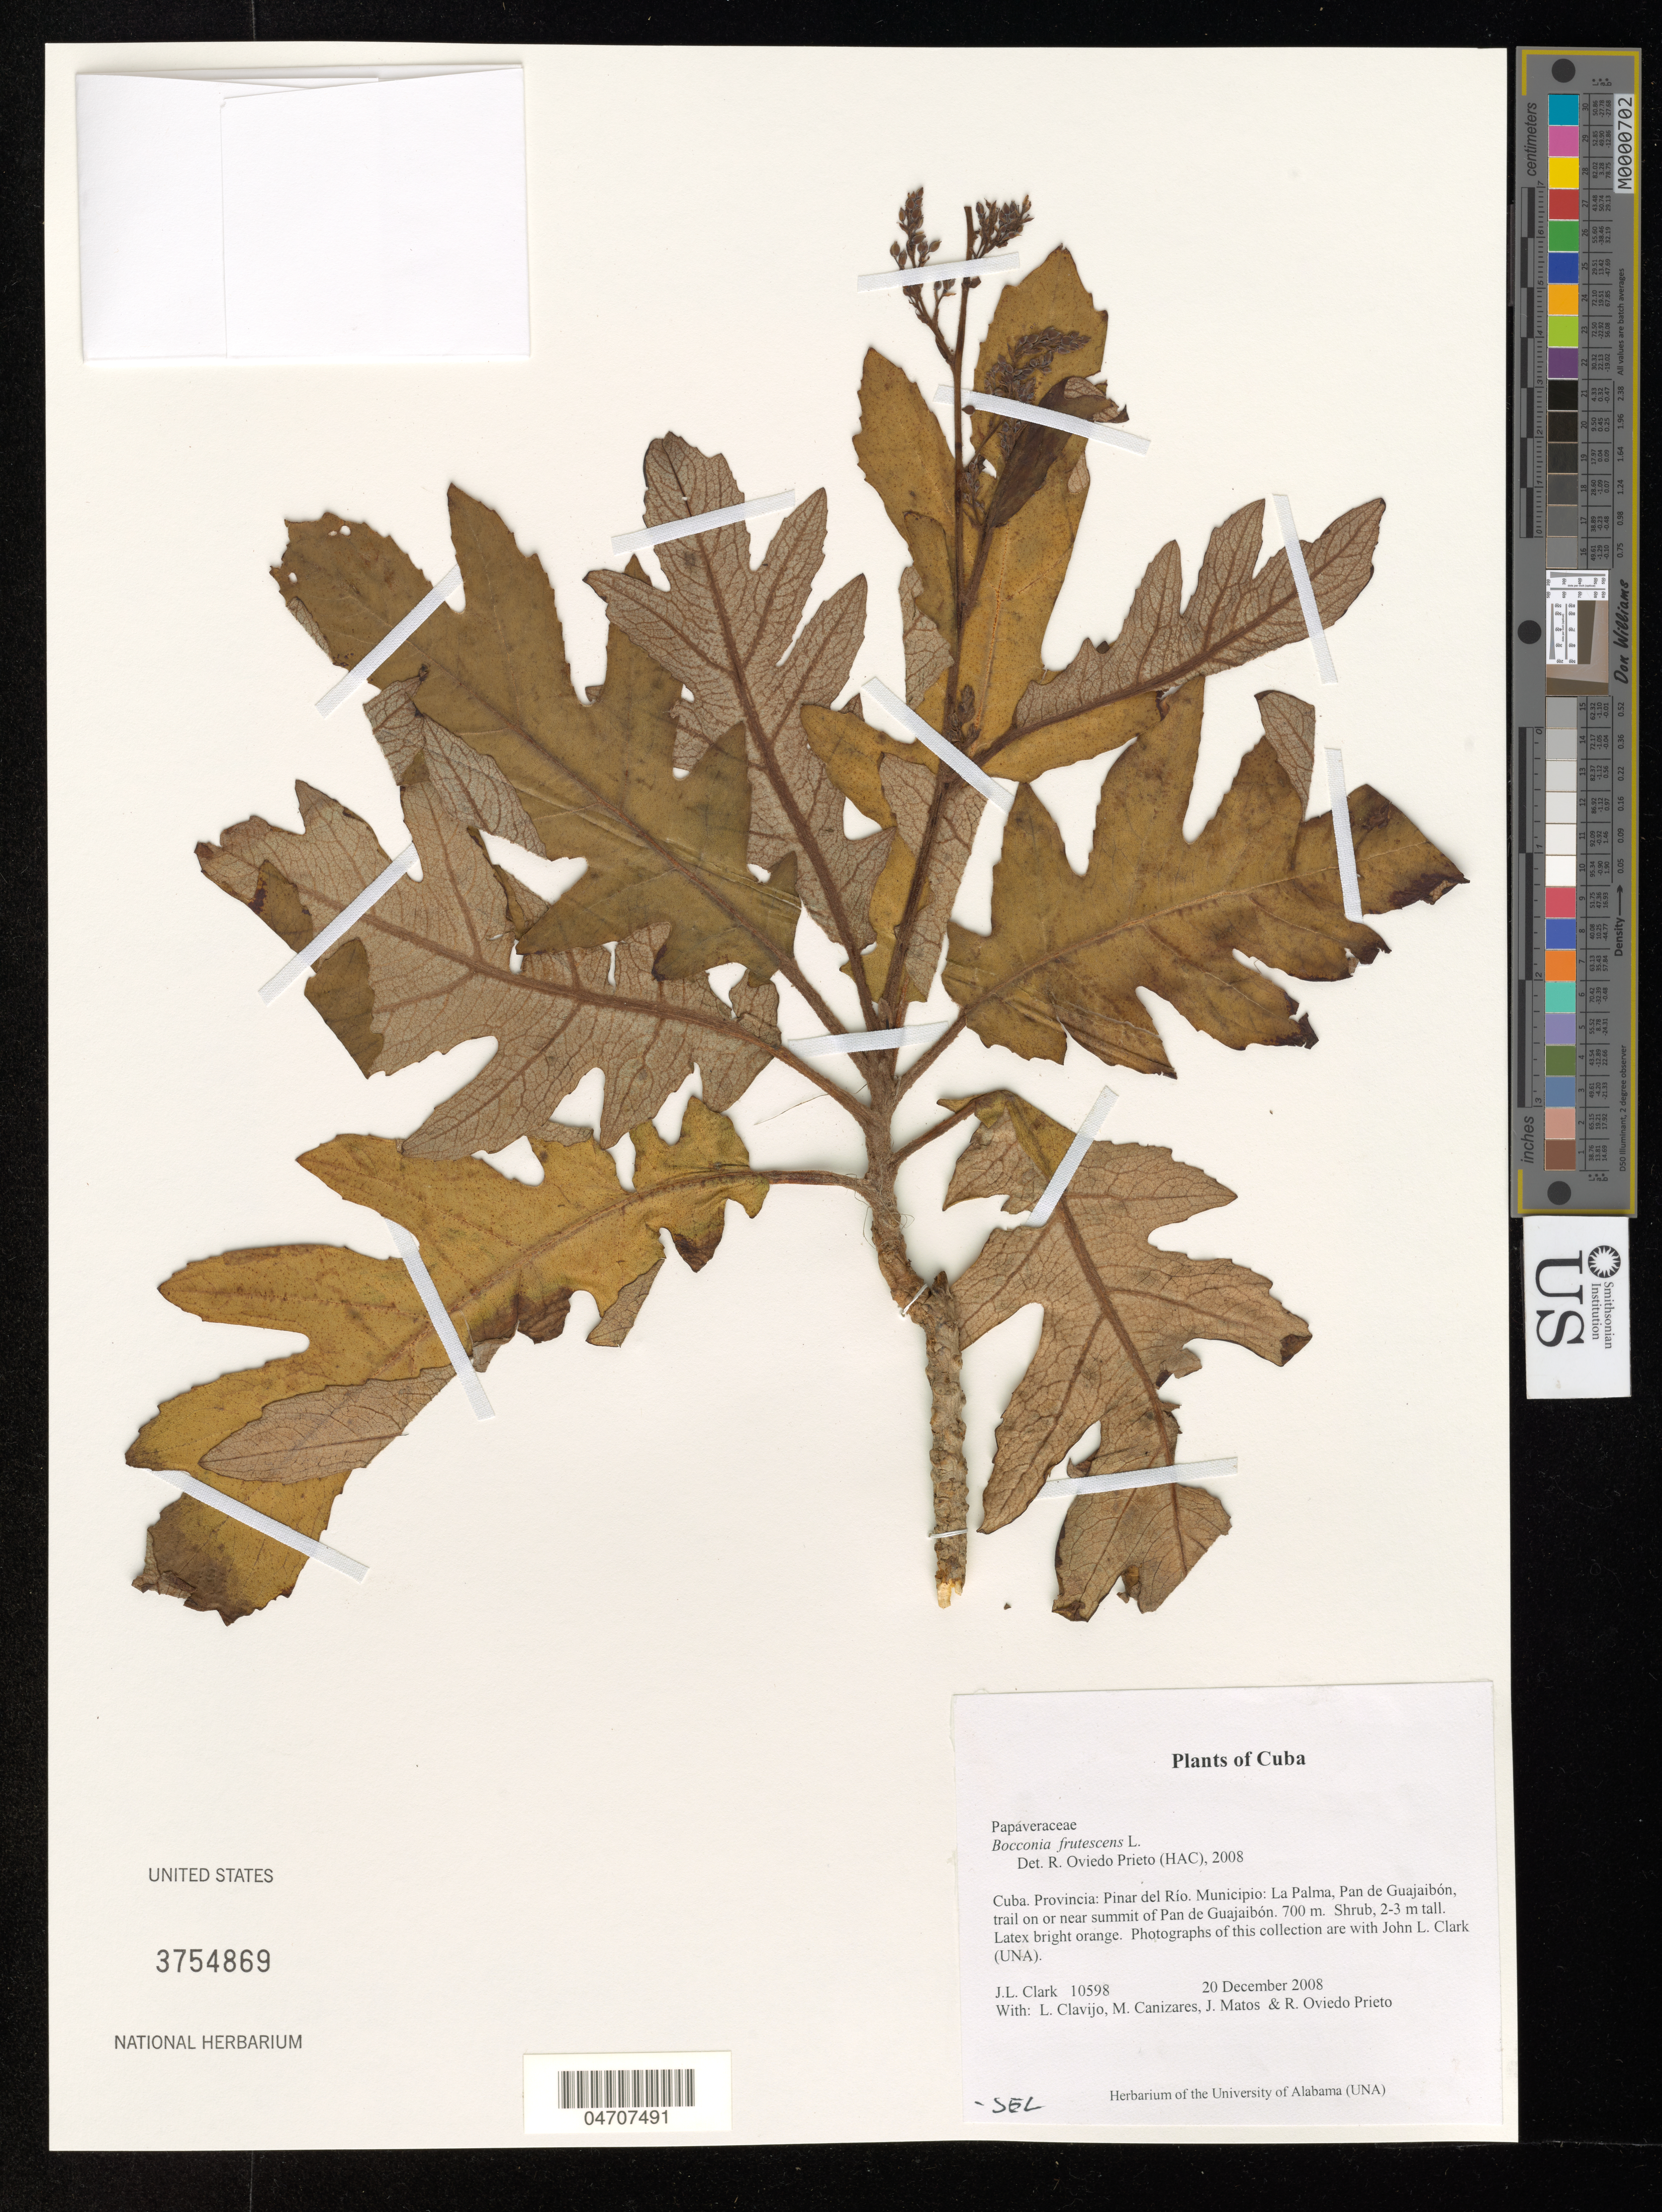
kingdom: Plantae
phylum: Tracheophyta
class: Magnoliopsida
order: Ranunculales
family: Papaveraceae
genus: Bocconia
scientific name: Bocconia frutescens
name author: L.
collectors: J. L. Clark, L. Clavijo, M. Canizares & J. Matos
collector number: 10598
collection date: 2008-12-20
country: Cuba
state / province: Pinar del Río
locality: Municipio: La Palma, Pan de Guajaibón, trail on or near summit of Pan de Guajaibón.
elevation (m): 700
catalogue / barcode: US 3754869